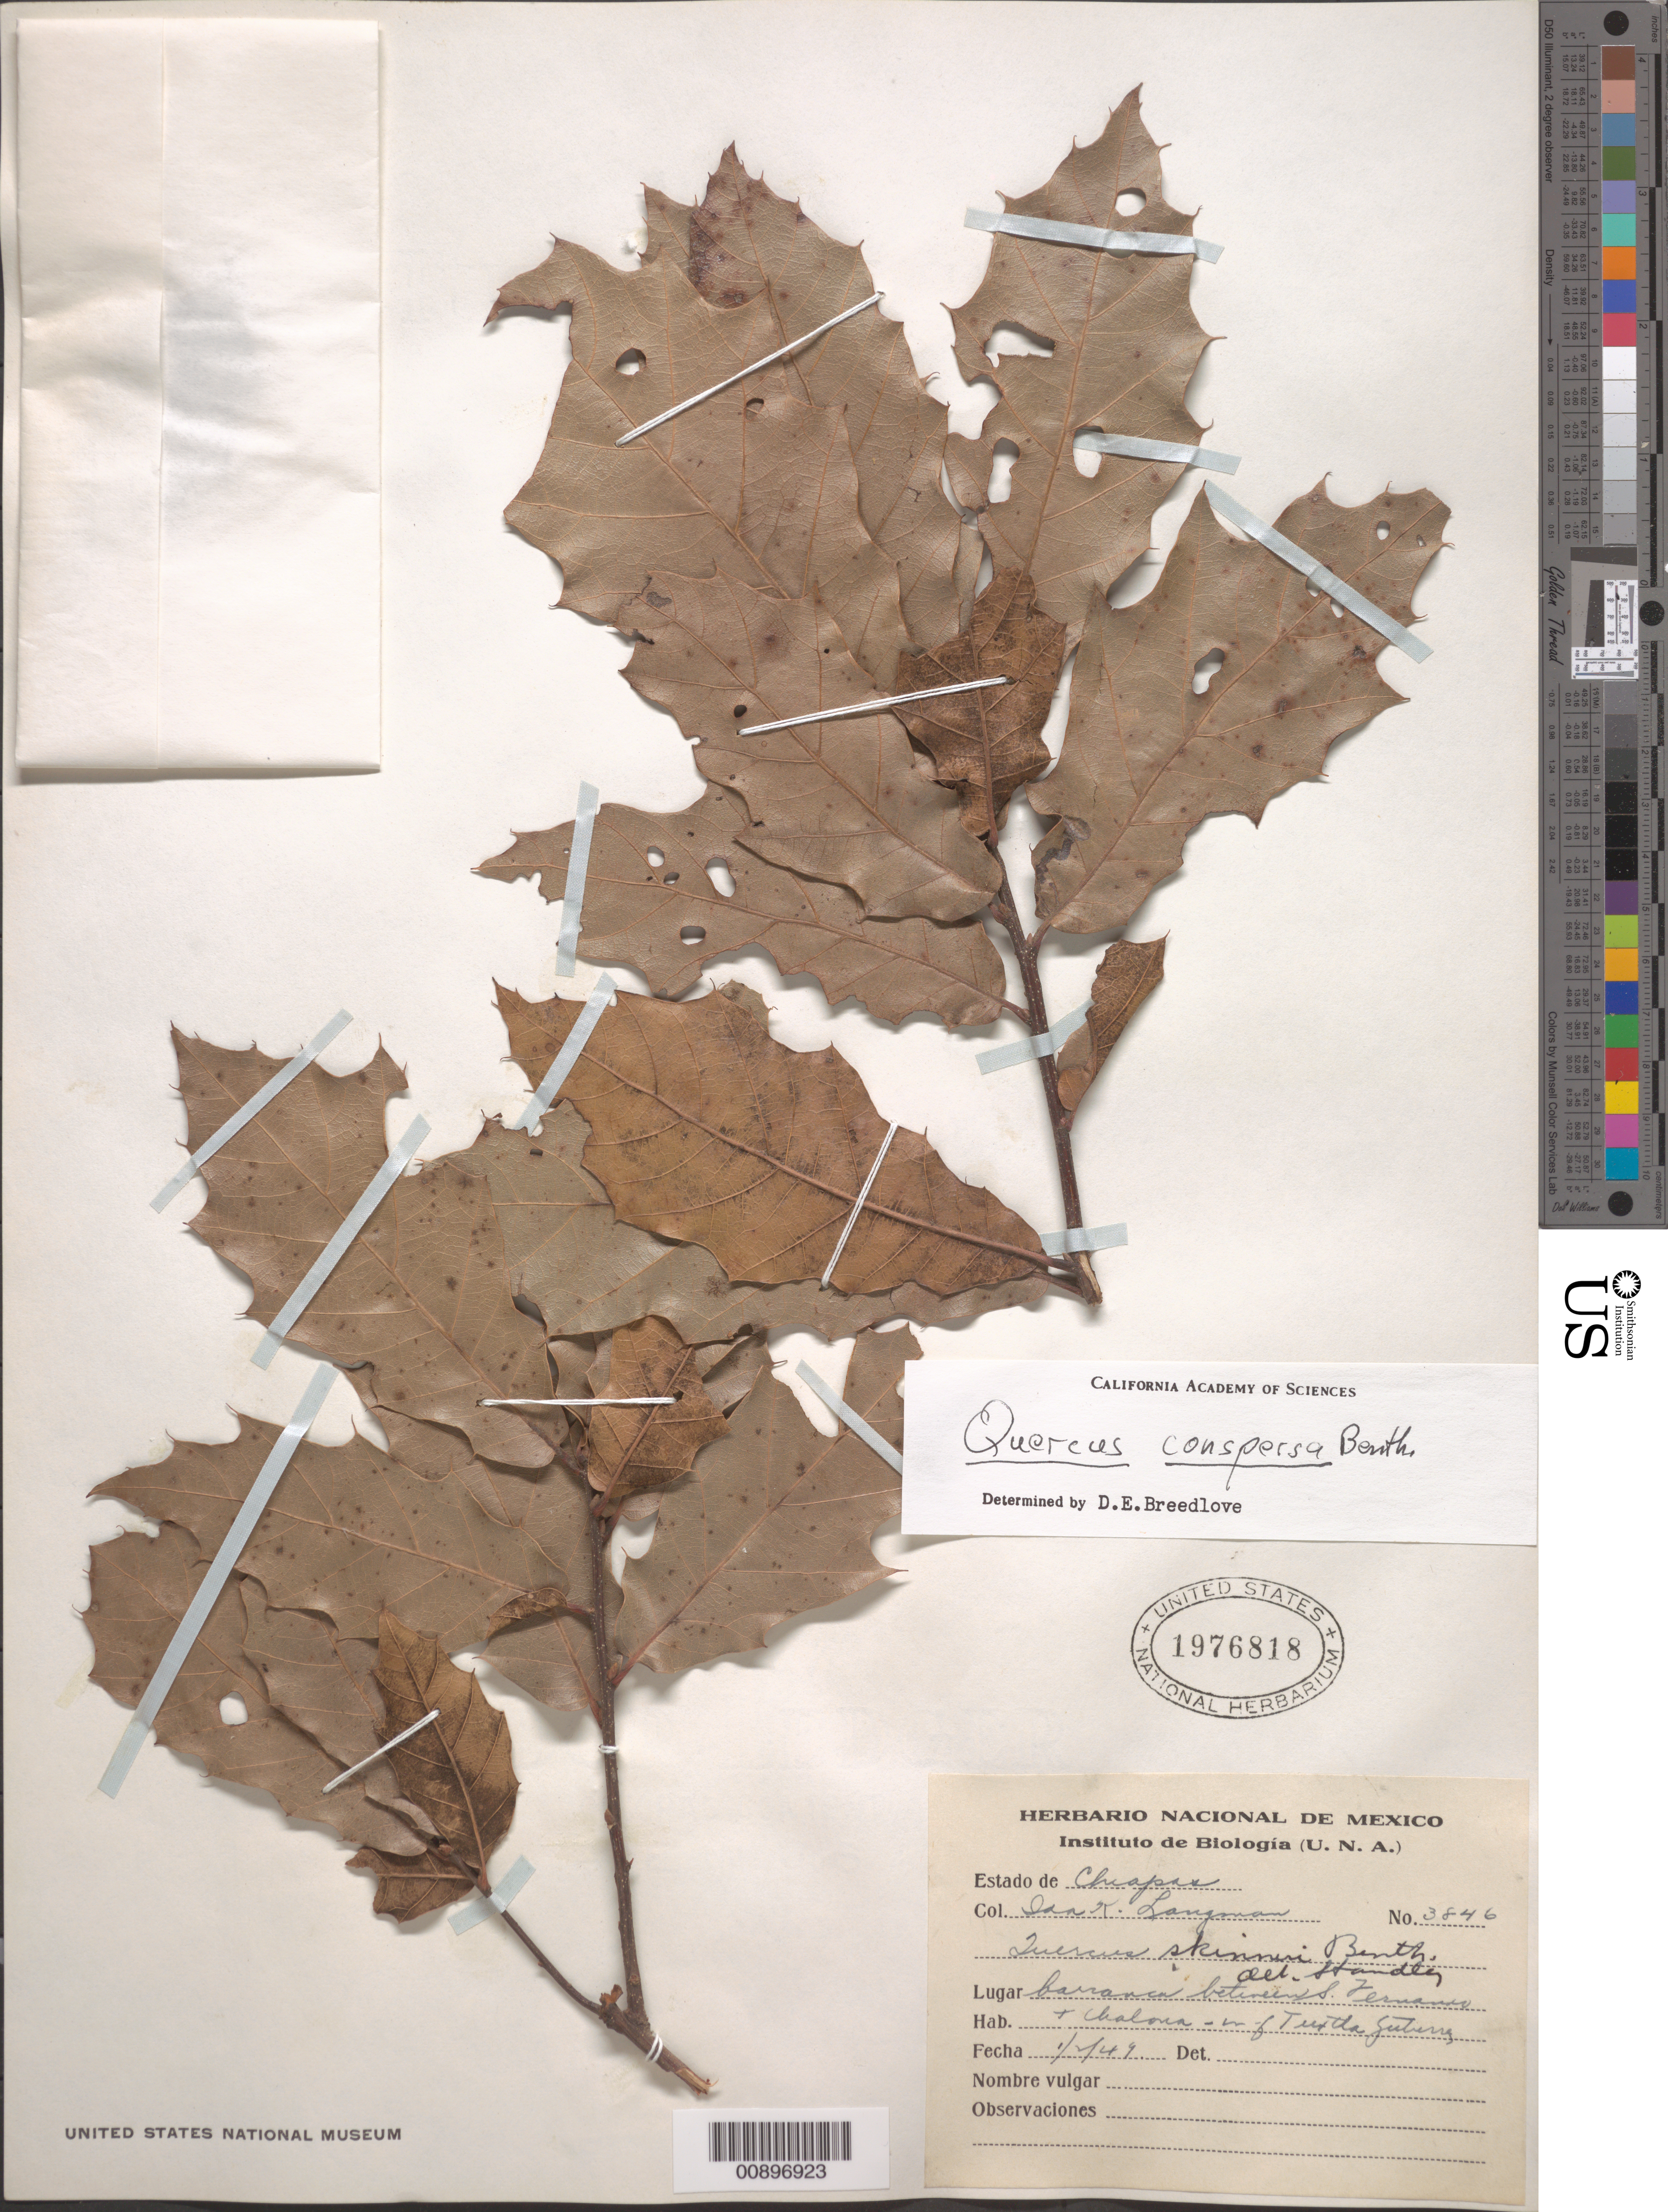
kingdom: Plantae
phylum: Tracheophyta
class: Magnoliopsida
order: Fagales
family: Fagaceae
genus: Quercus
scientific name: Quercus conspersa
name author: Benth.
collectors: I. K. Langman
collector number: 3846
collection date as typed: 02 Jan 1949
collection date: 1949-01-02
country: Mexico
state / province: Chiapas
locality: Barranca between S. Fernando & Chalona, w. of Tuxtla Gutiérrez.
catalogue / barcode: US 1976818